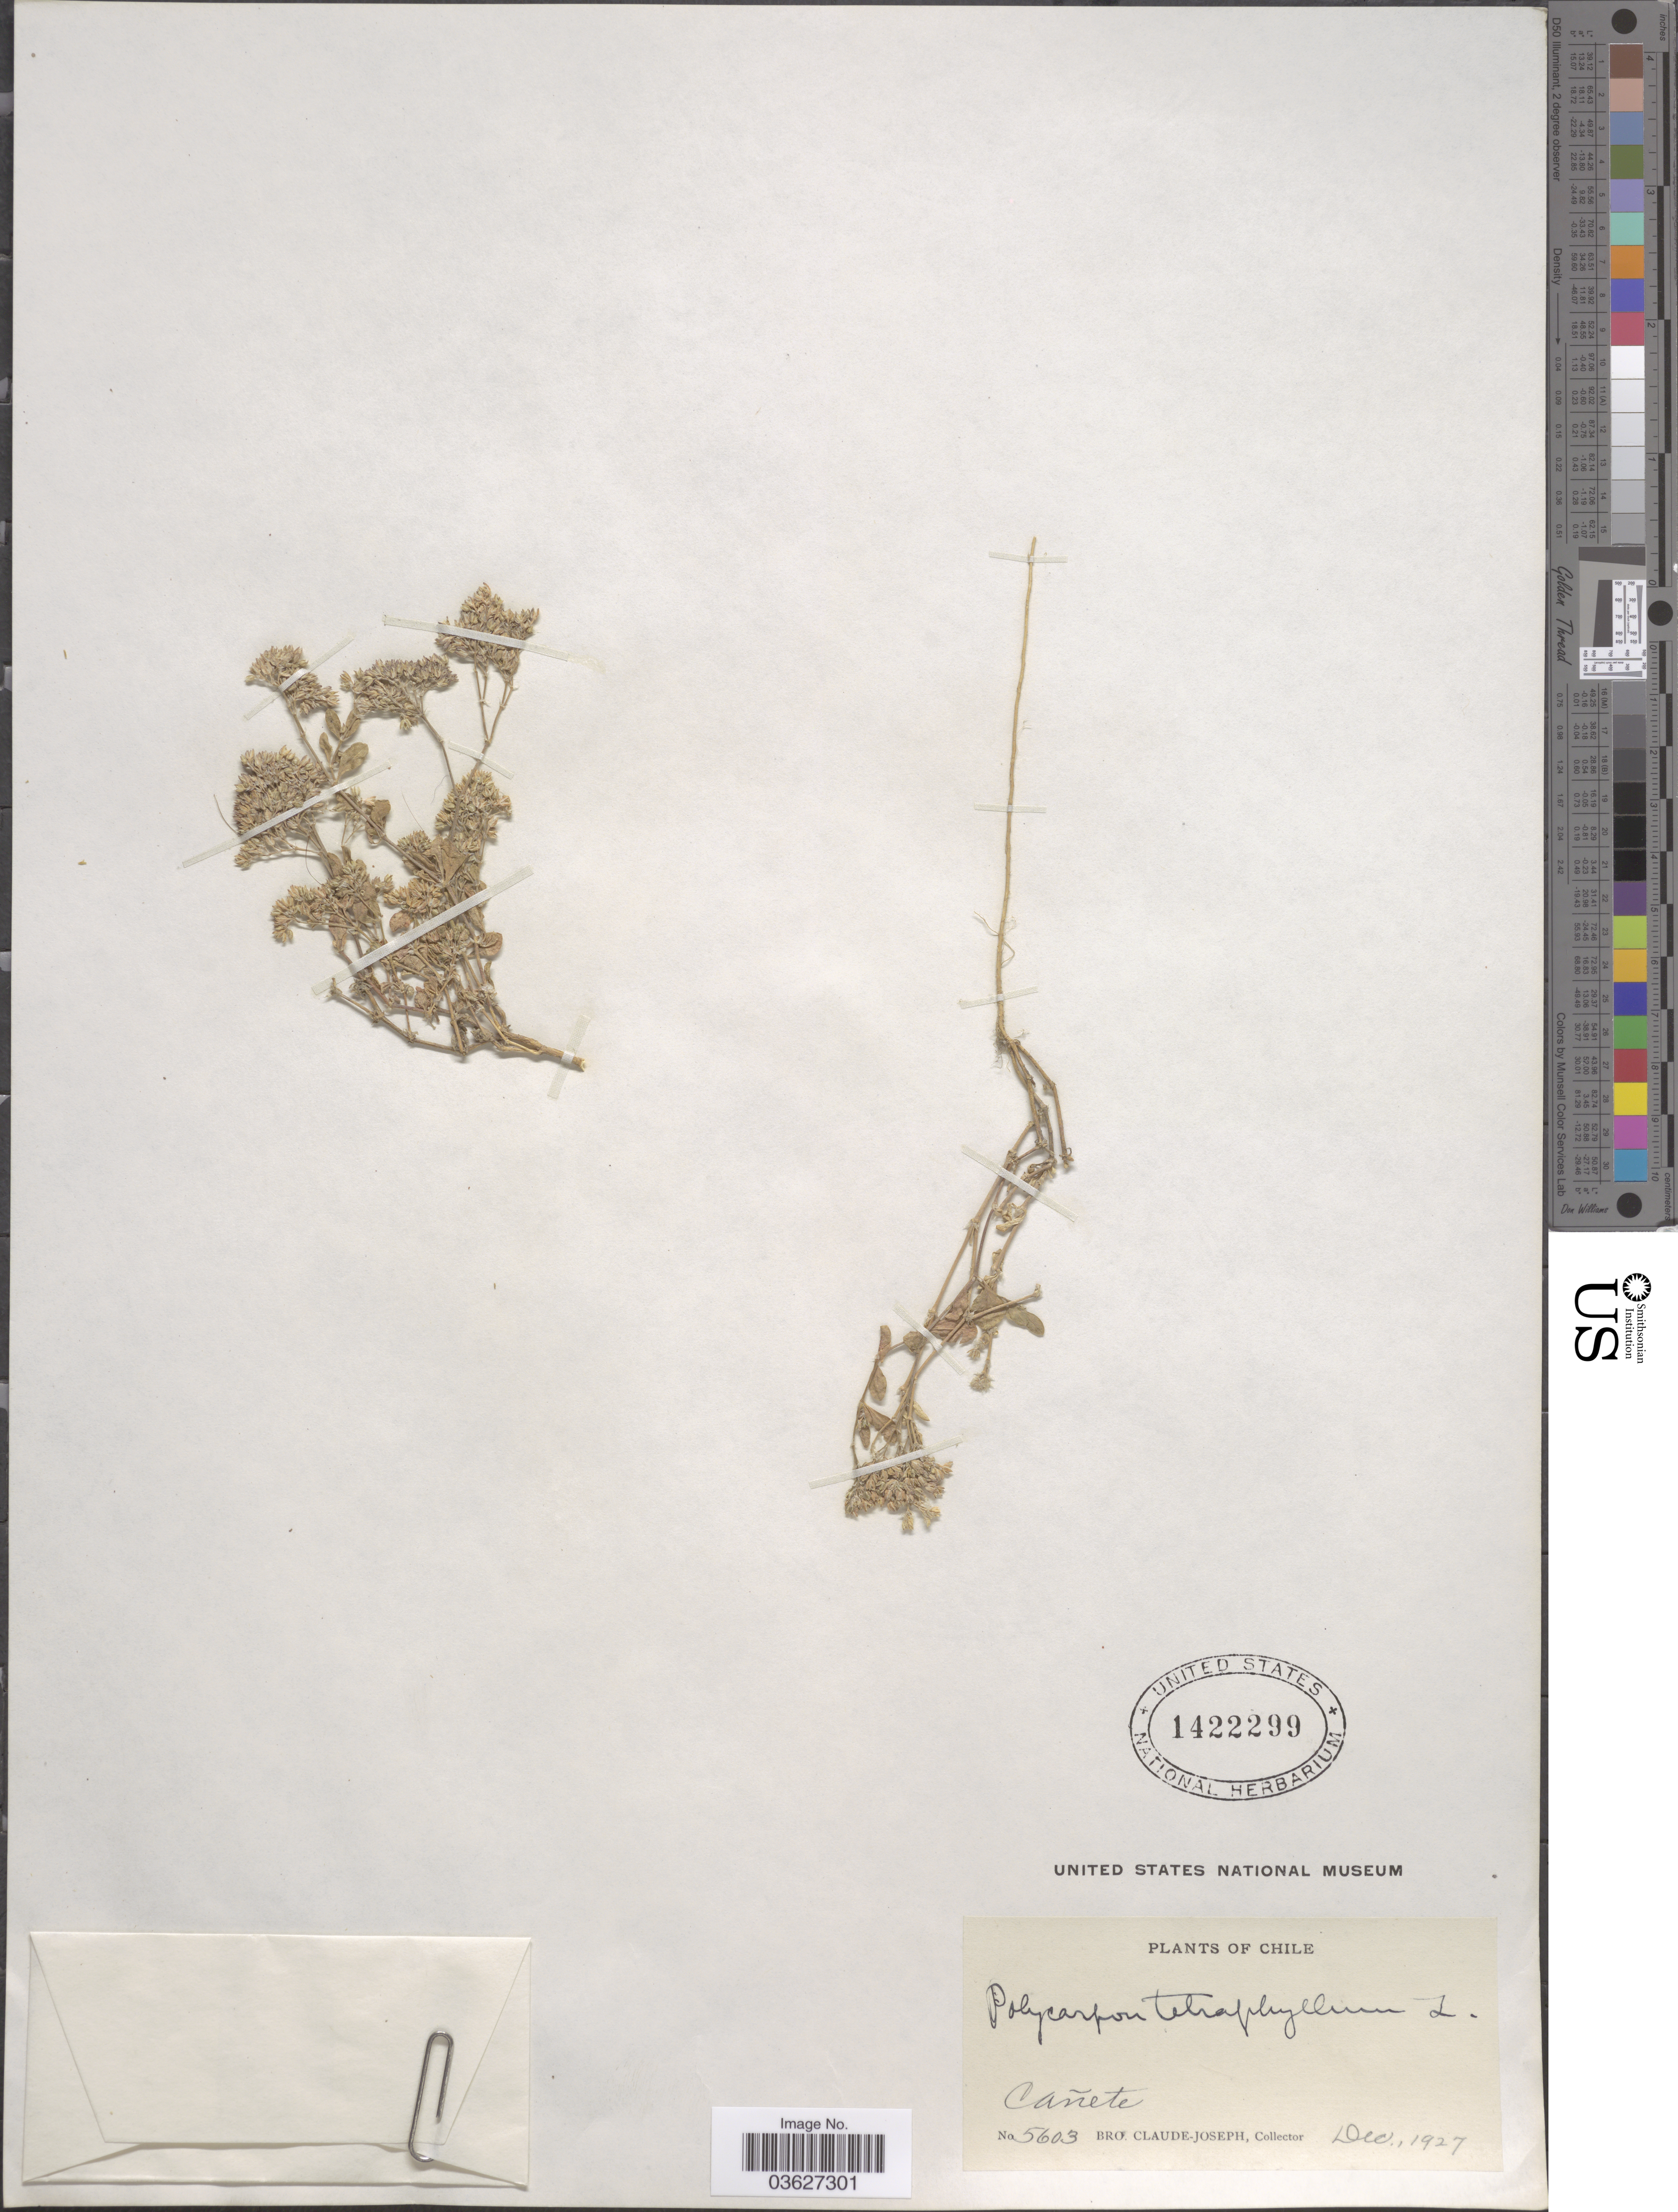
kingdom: Plantae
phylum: Tracheophyta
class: Magnoliopsida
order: Caryophyllales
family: Caryophyllaceae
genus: Polycarpon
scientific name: Polycarpon tetraphyllum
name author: (L.) L.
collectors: Bro. Claude-Joseph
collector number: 5603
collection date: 1927-12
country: Chile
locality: Cañete.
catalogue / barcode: US 1422299